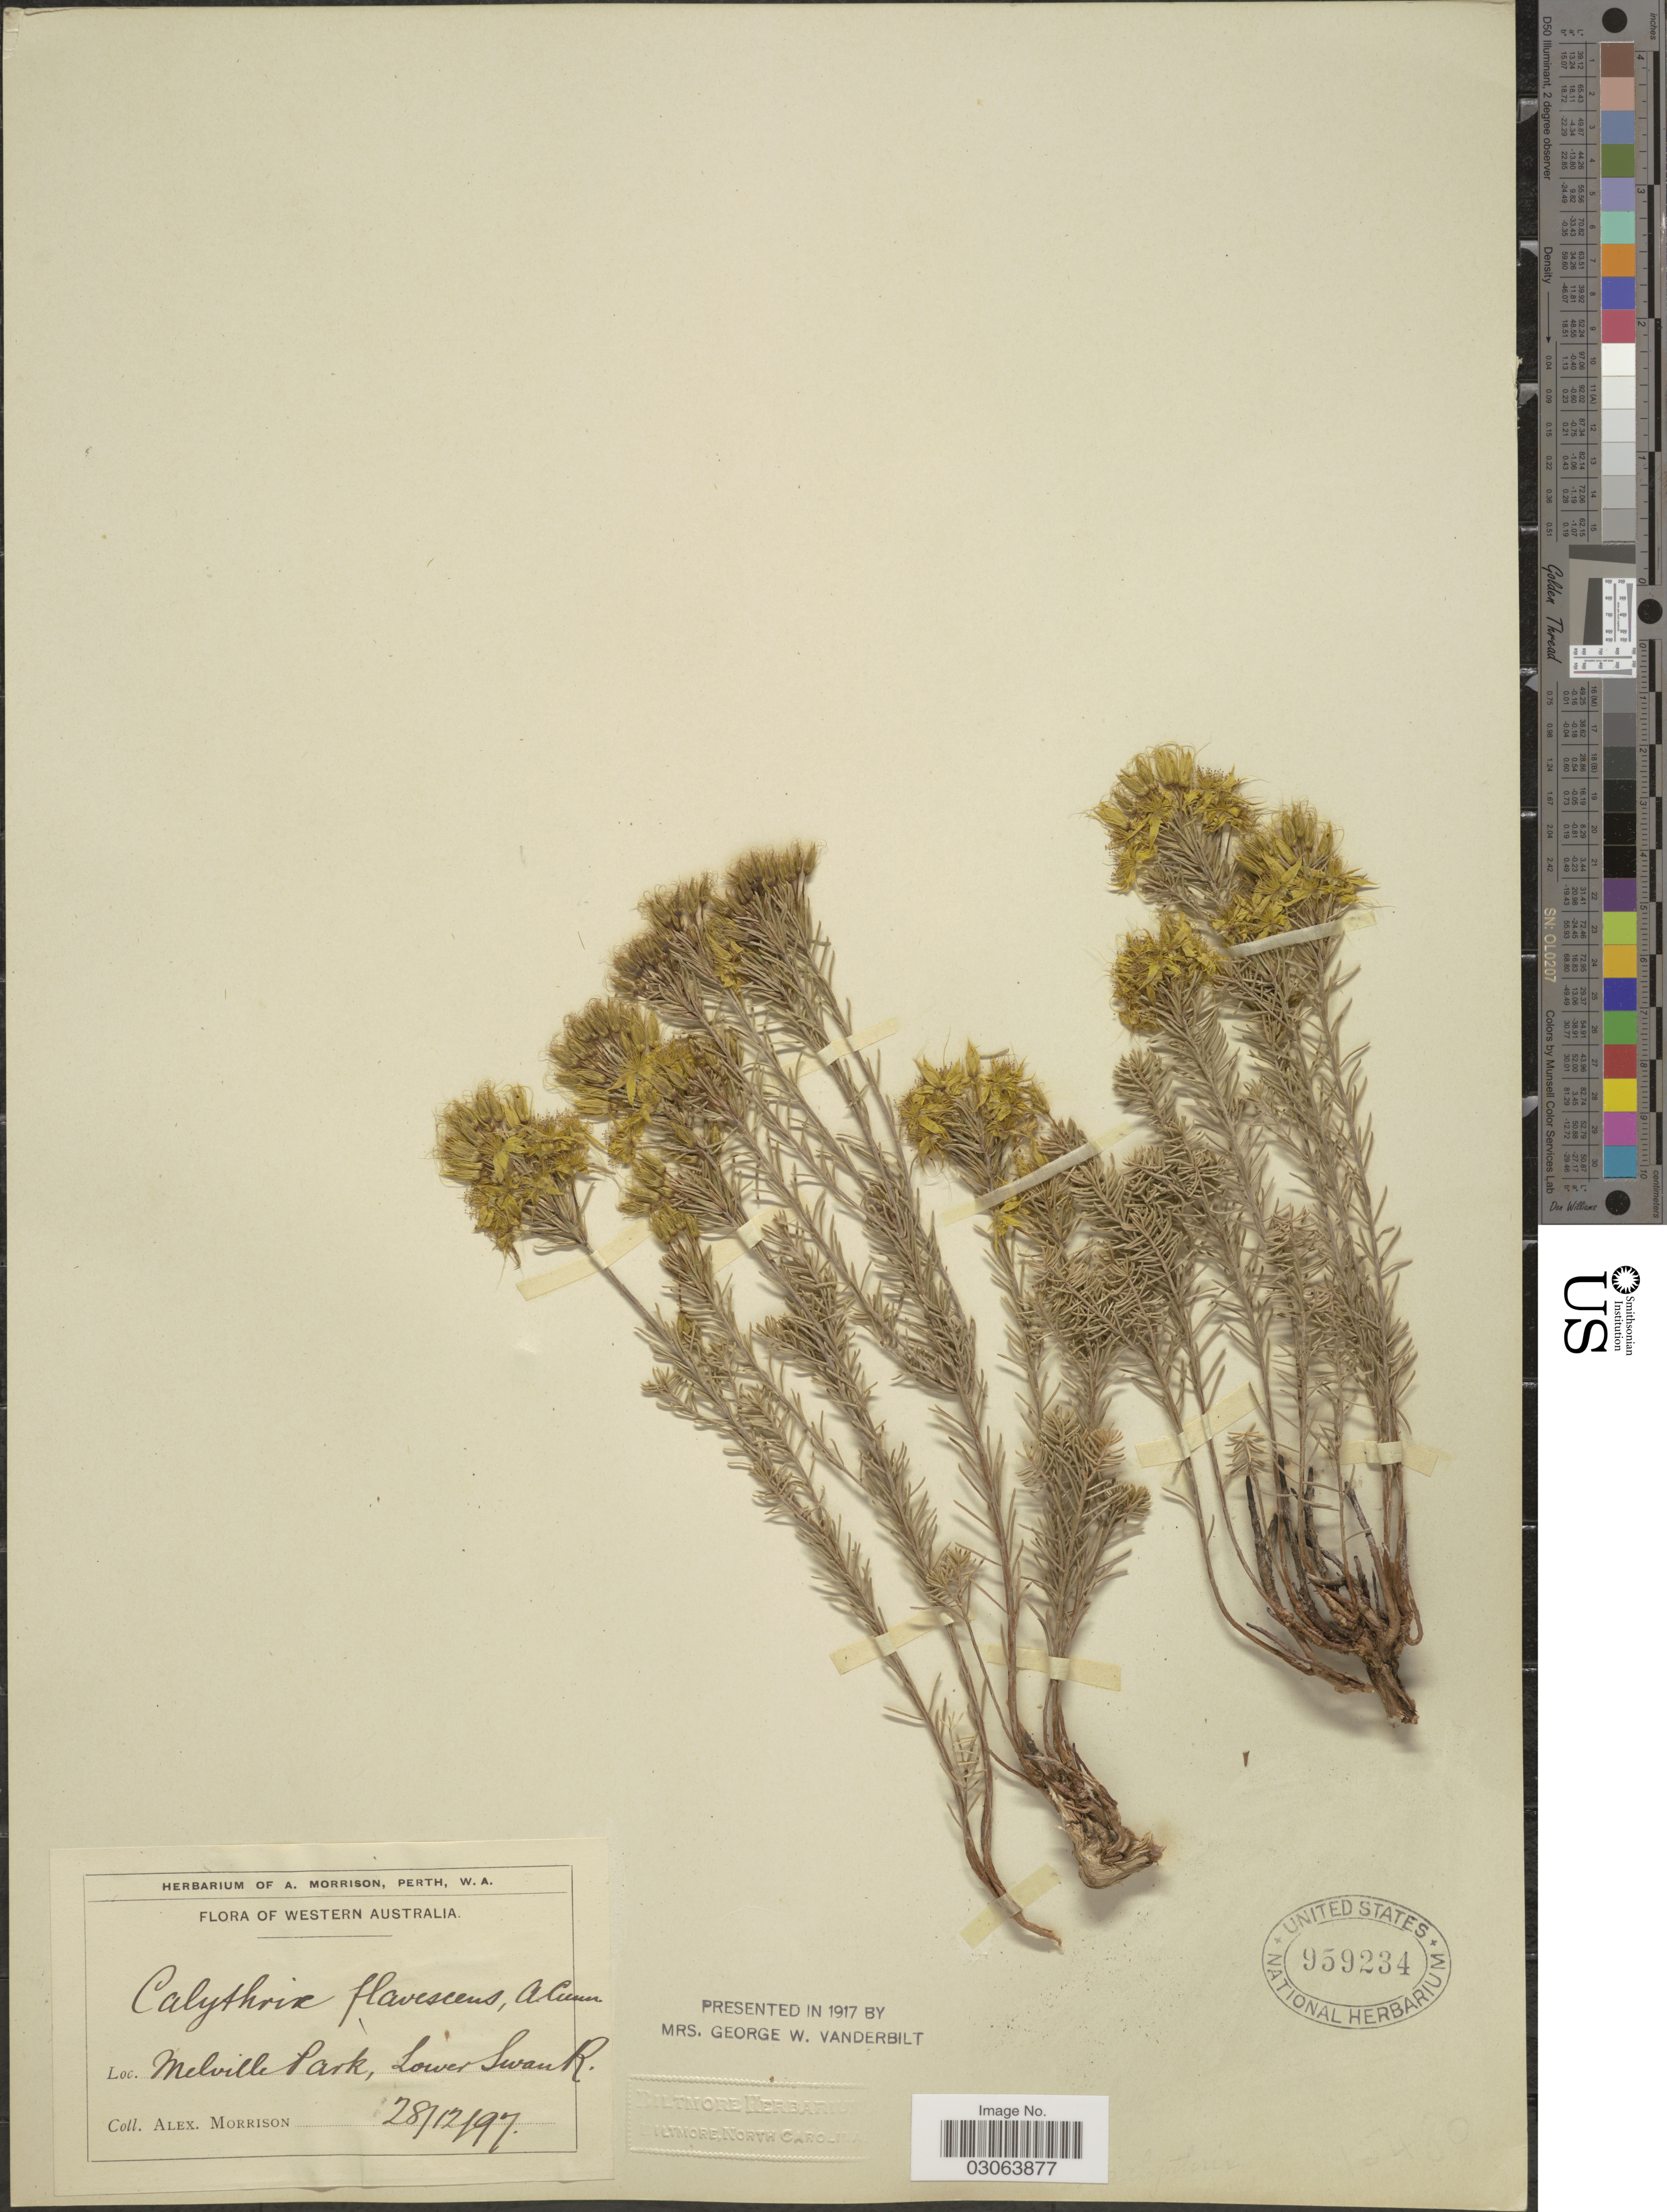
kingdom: Plantae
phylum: Tracheophyta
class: Magnoliopsida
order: Myrtales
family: Myrtaceae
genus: Calytrix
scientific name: Calytrix flavescens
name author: A. Cunn.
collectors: A. Morrison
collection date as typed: Transcribed d/m/y: 28/12/97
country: Australia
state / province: Western Australia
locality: Melville Park, Lower Swan R.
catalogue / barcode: US 959234